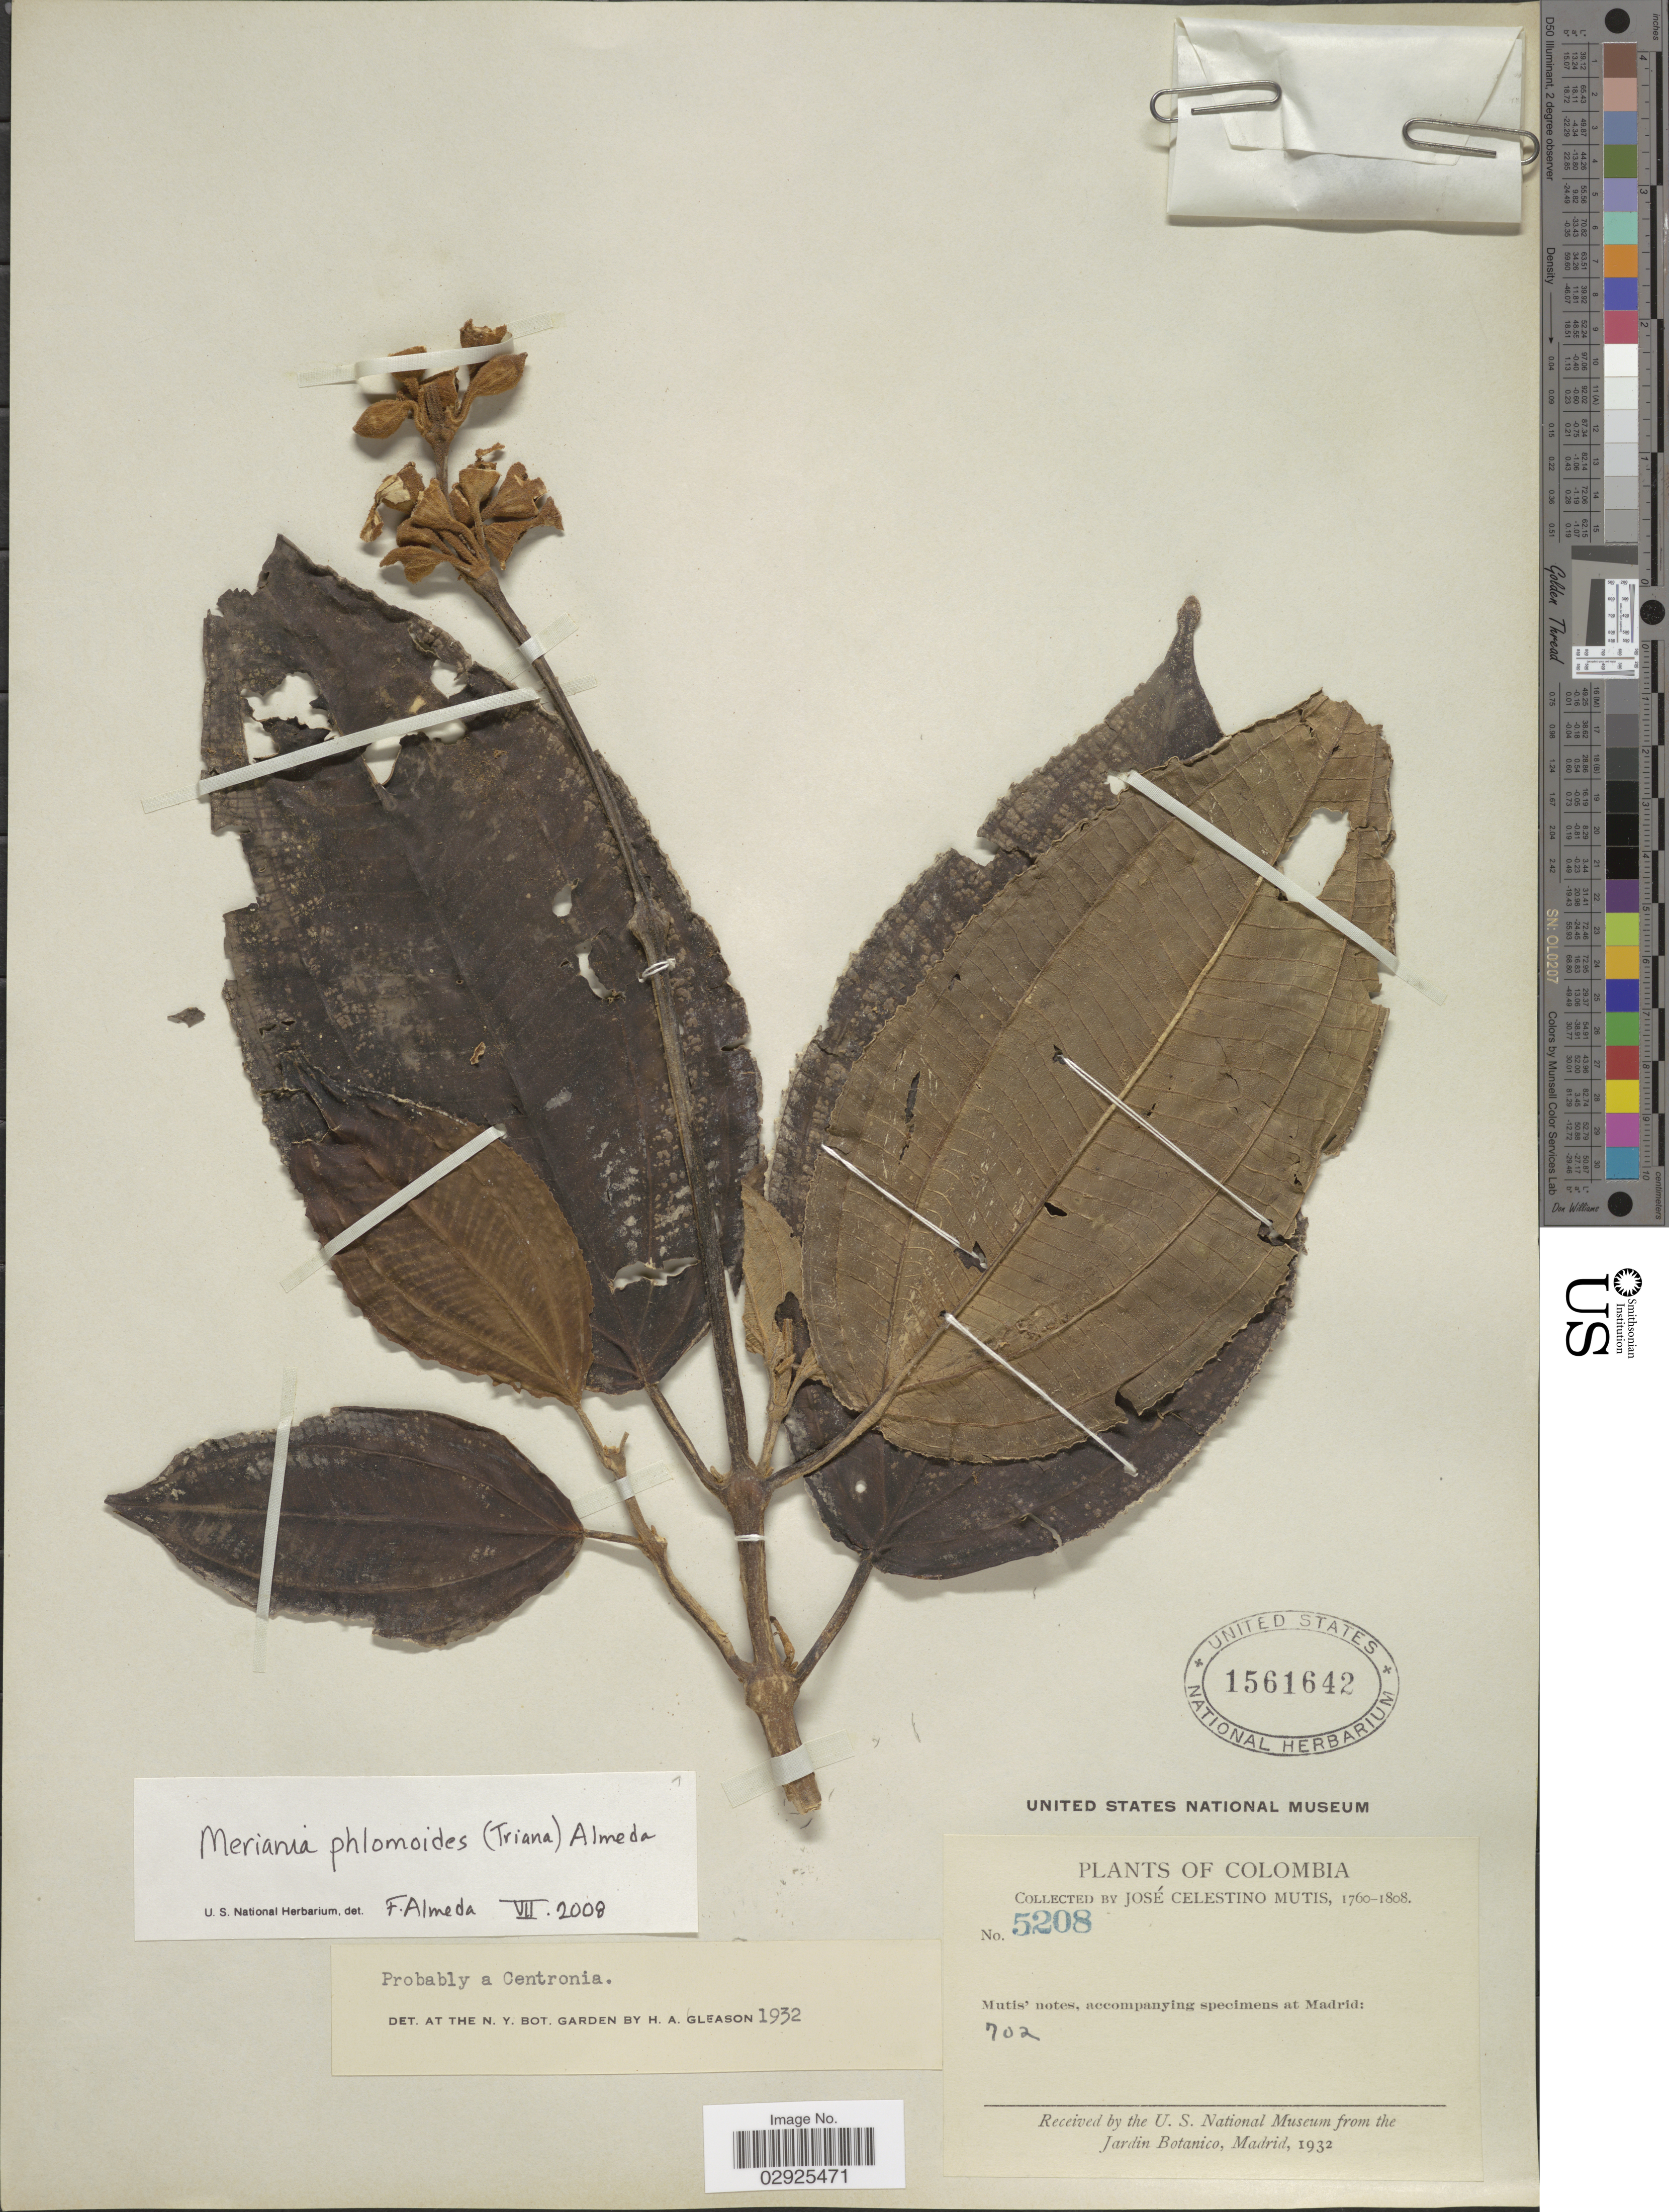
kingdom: Plantae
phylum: Tracheophyta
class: Magnoliopsida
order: Myrtales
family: Melastomataceae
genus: Meriania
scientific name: Meriania phlomoides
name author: (Triana) Almeda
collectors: J. C. B. Mutis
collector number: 5208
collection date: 1760/1808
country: Colombia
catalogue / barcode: US 1561642